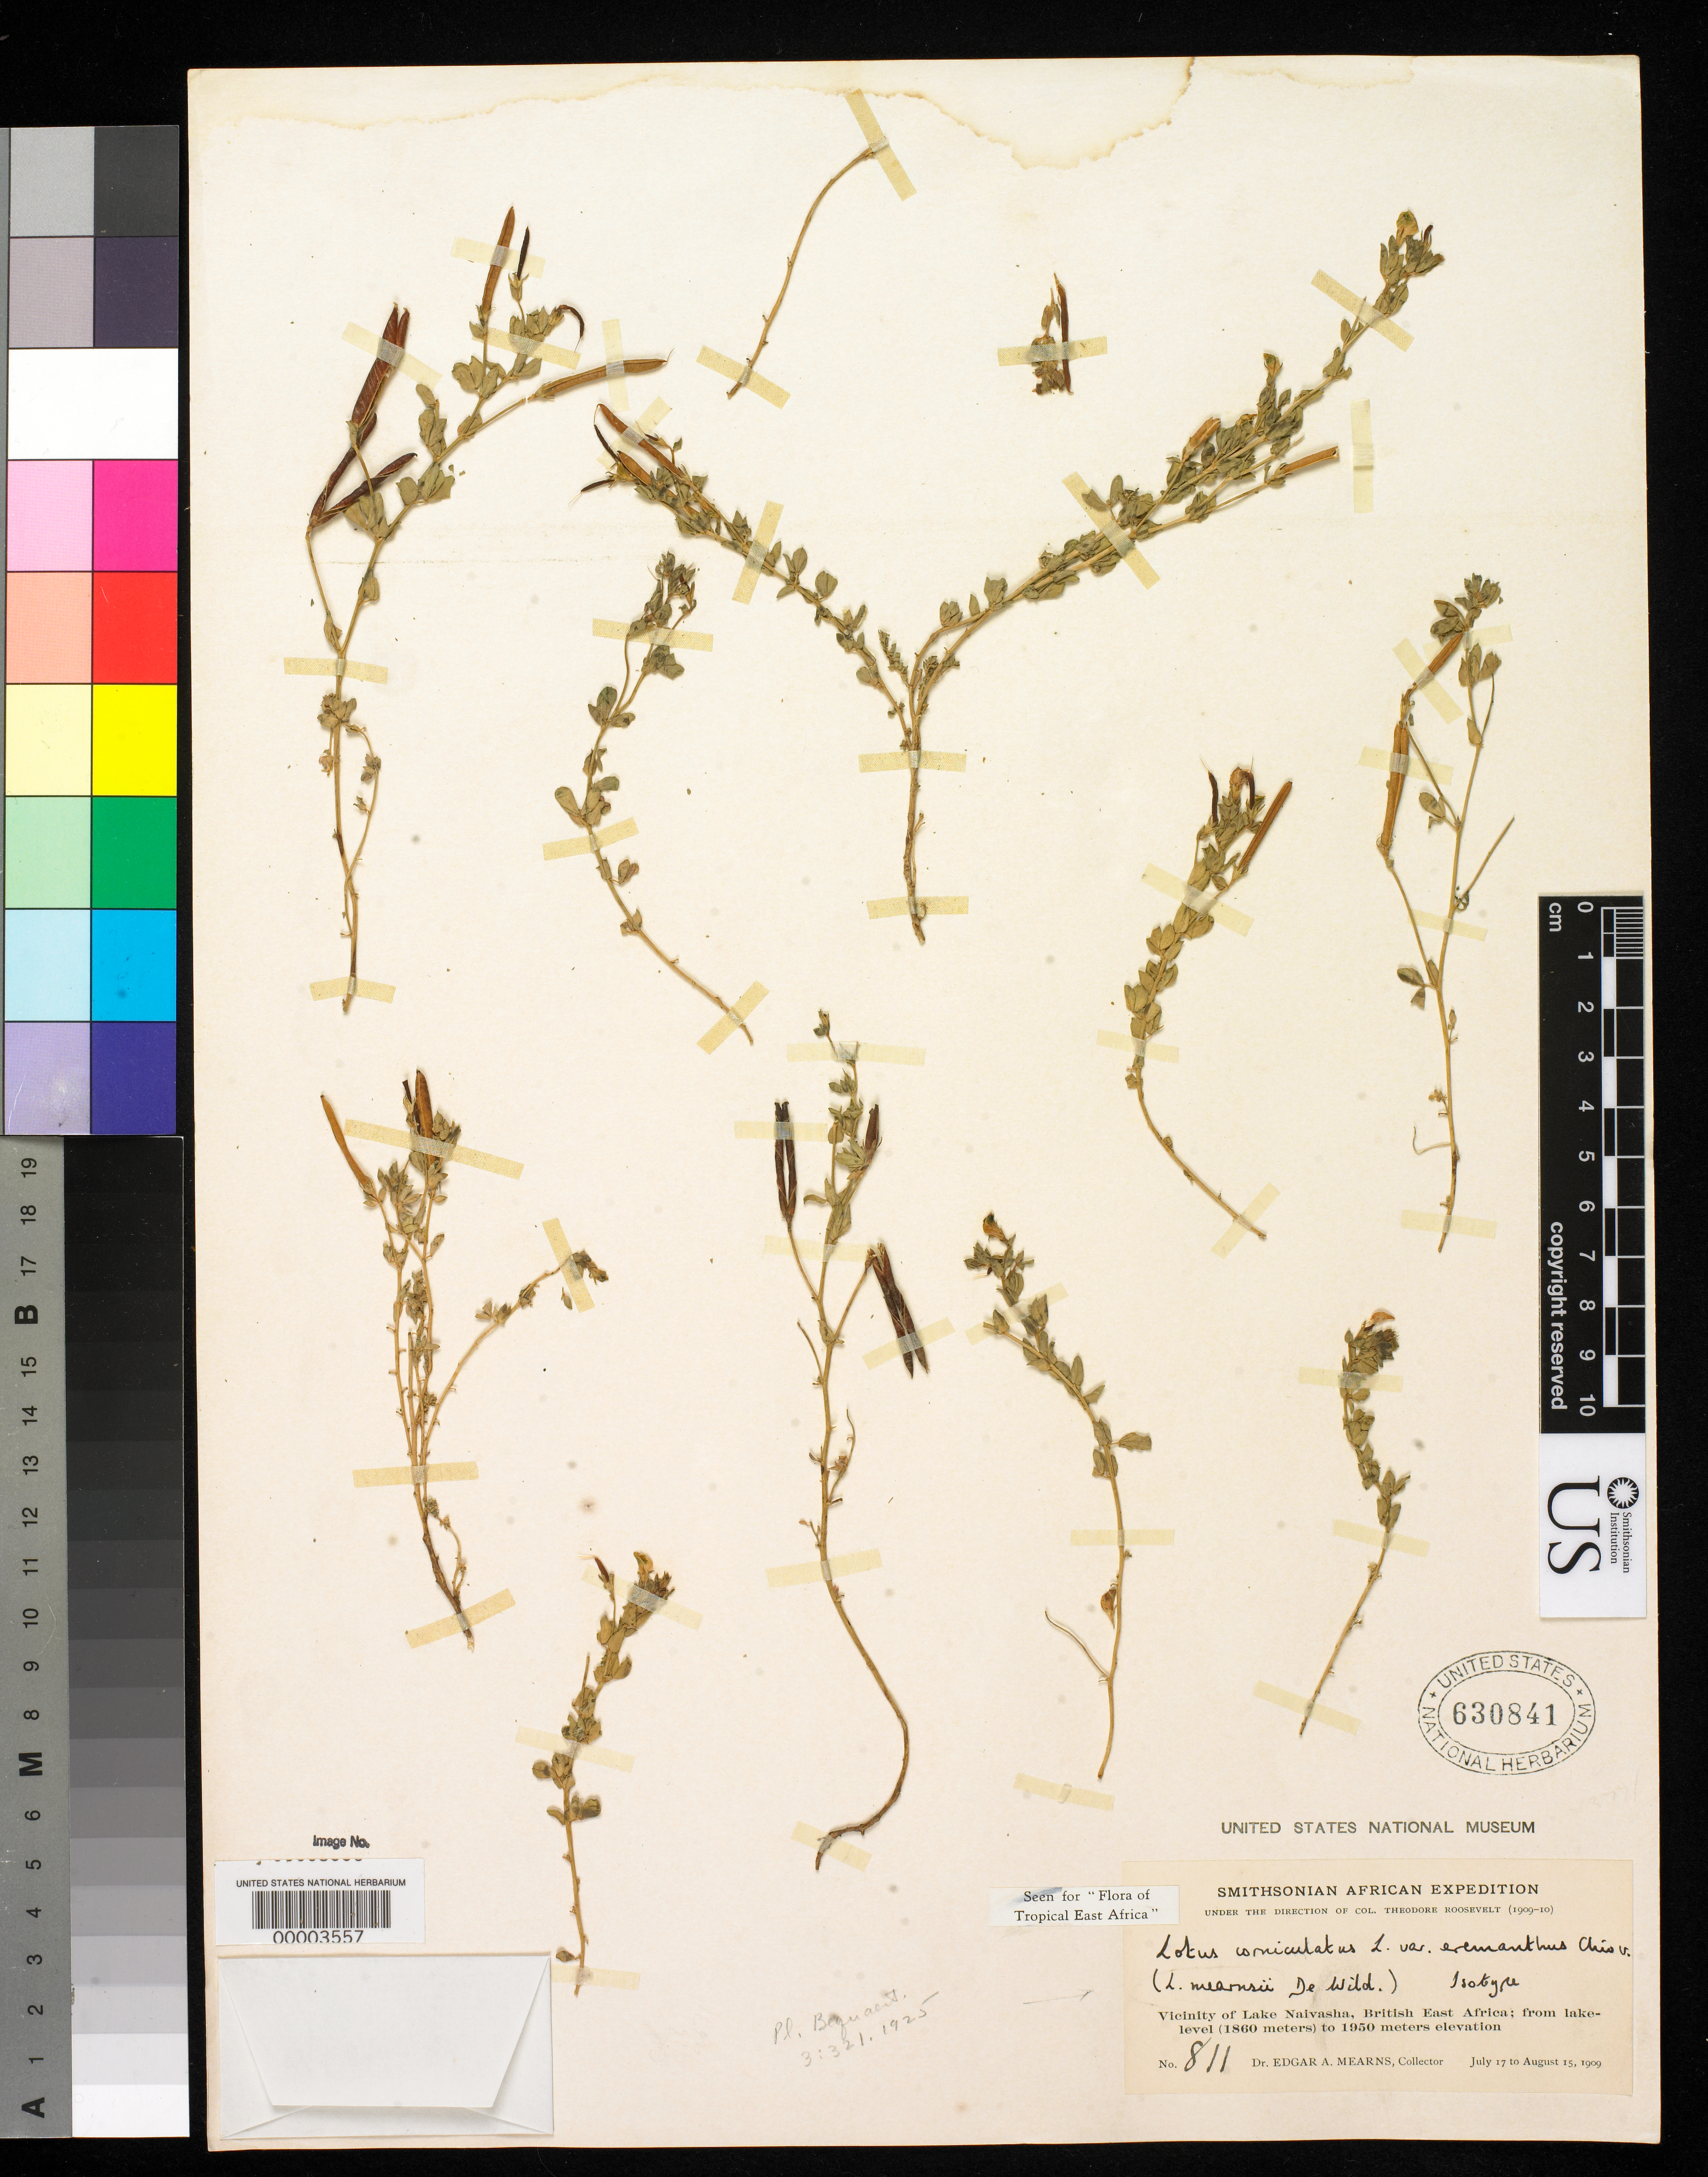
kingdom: Plantae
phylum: Tracheophyta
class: Magnoliopsida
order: Fabales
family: Fabaceae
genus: Lotus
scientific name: Lotus mearnsii De Wild., nom. illeg.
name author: De Wild.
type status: Isotype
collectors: E. A. Mearns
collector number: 811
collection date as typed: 17 Jul 1909 to 15 Aug 1909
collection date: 1909-07-17/1909-08-15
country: Kenya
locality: Vicinity of Lake Naivasha, British East Africa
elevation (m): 1860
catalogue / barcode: US 630841